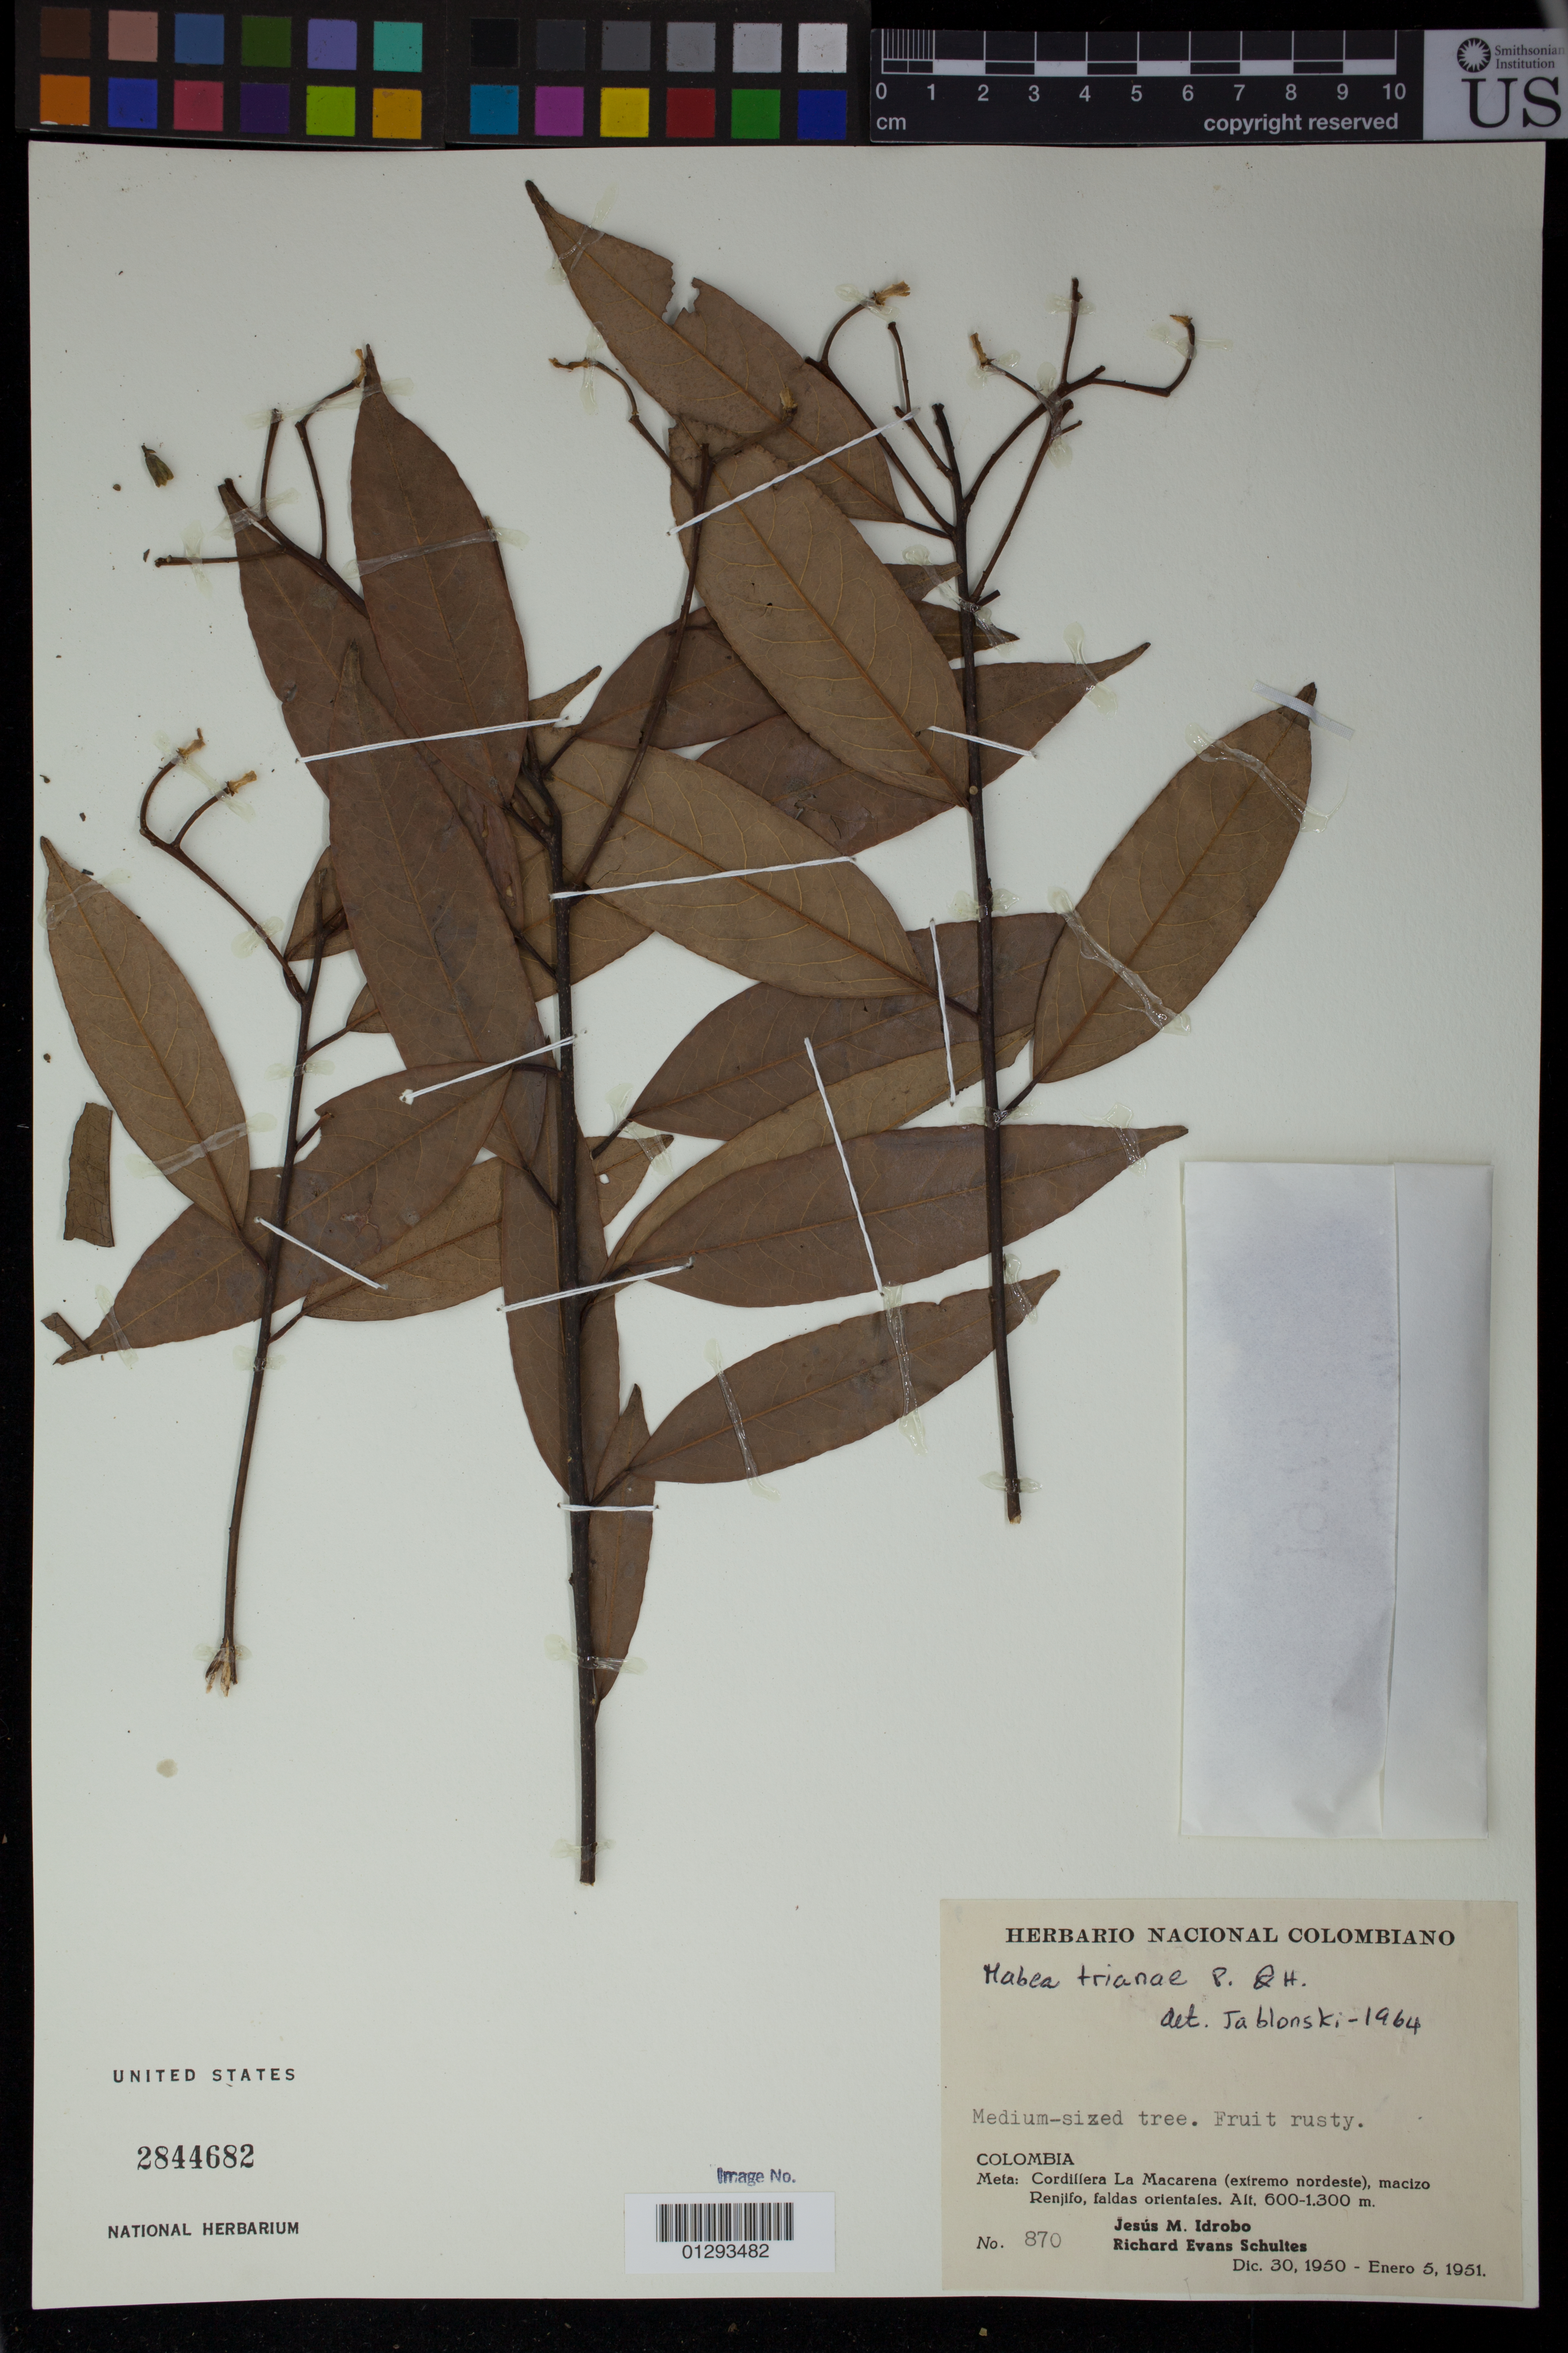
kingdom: Plantae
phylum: Tracheophyta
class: Magnoliopsida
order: Malpighiales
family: Euphorbiaceae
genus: Mabea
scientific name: Mabea trianae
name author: Pax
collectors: J. M. Idrobo & R. E. Schultes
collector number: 870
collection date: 1950-12-30/1951-01-05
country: Colombia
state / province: Meta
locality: Cordillera La Macarena (extremo nordeste), macizo Renjifo, faldas orientaies.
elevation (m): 600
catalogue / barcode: US 2844682